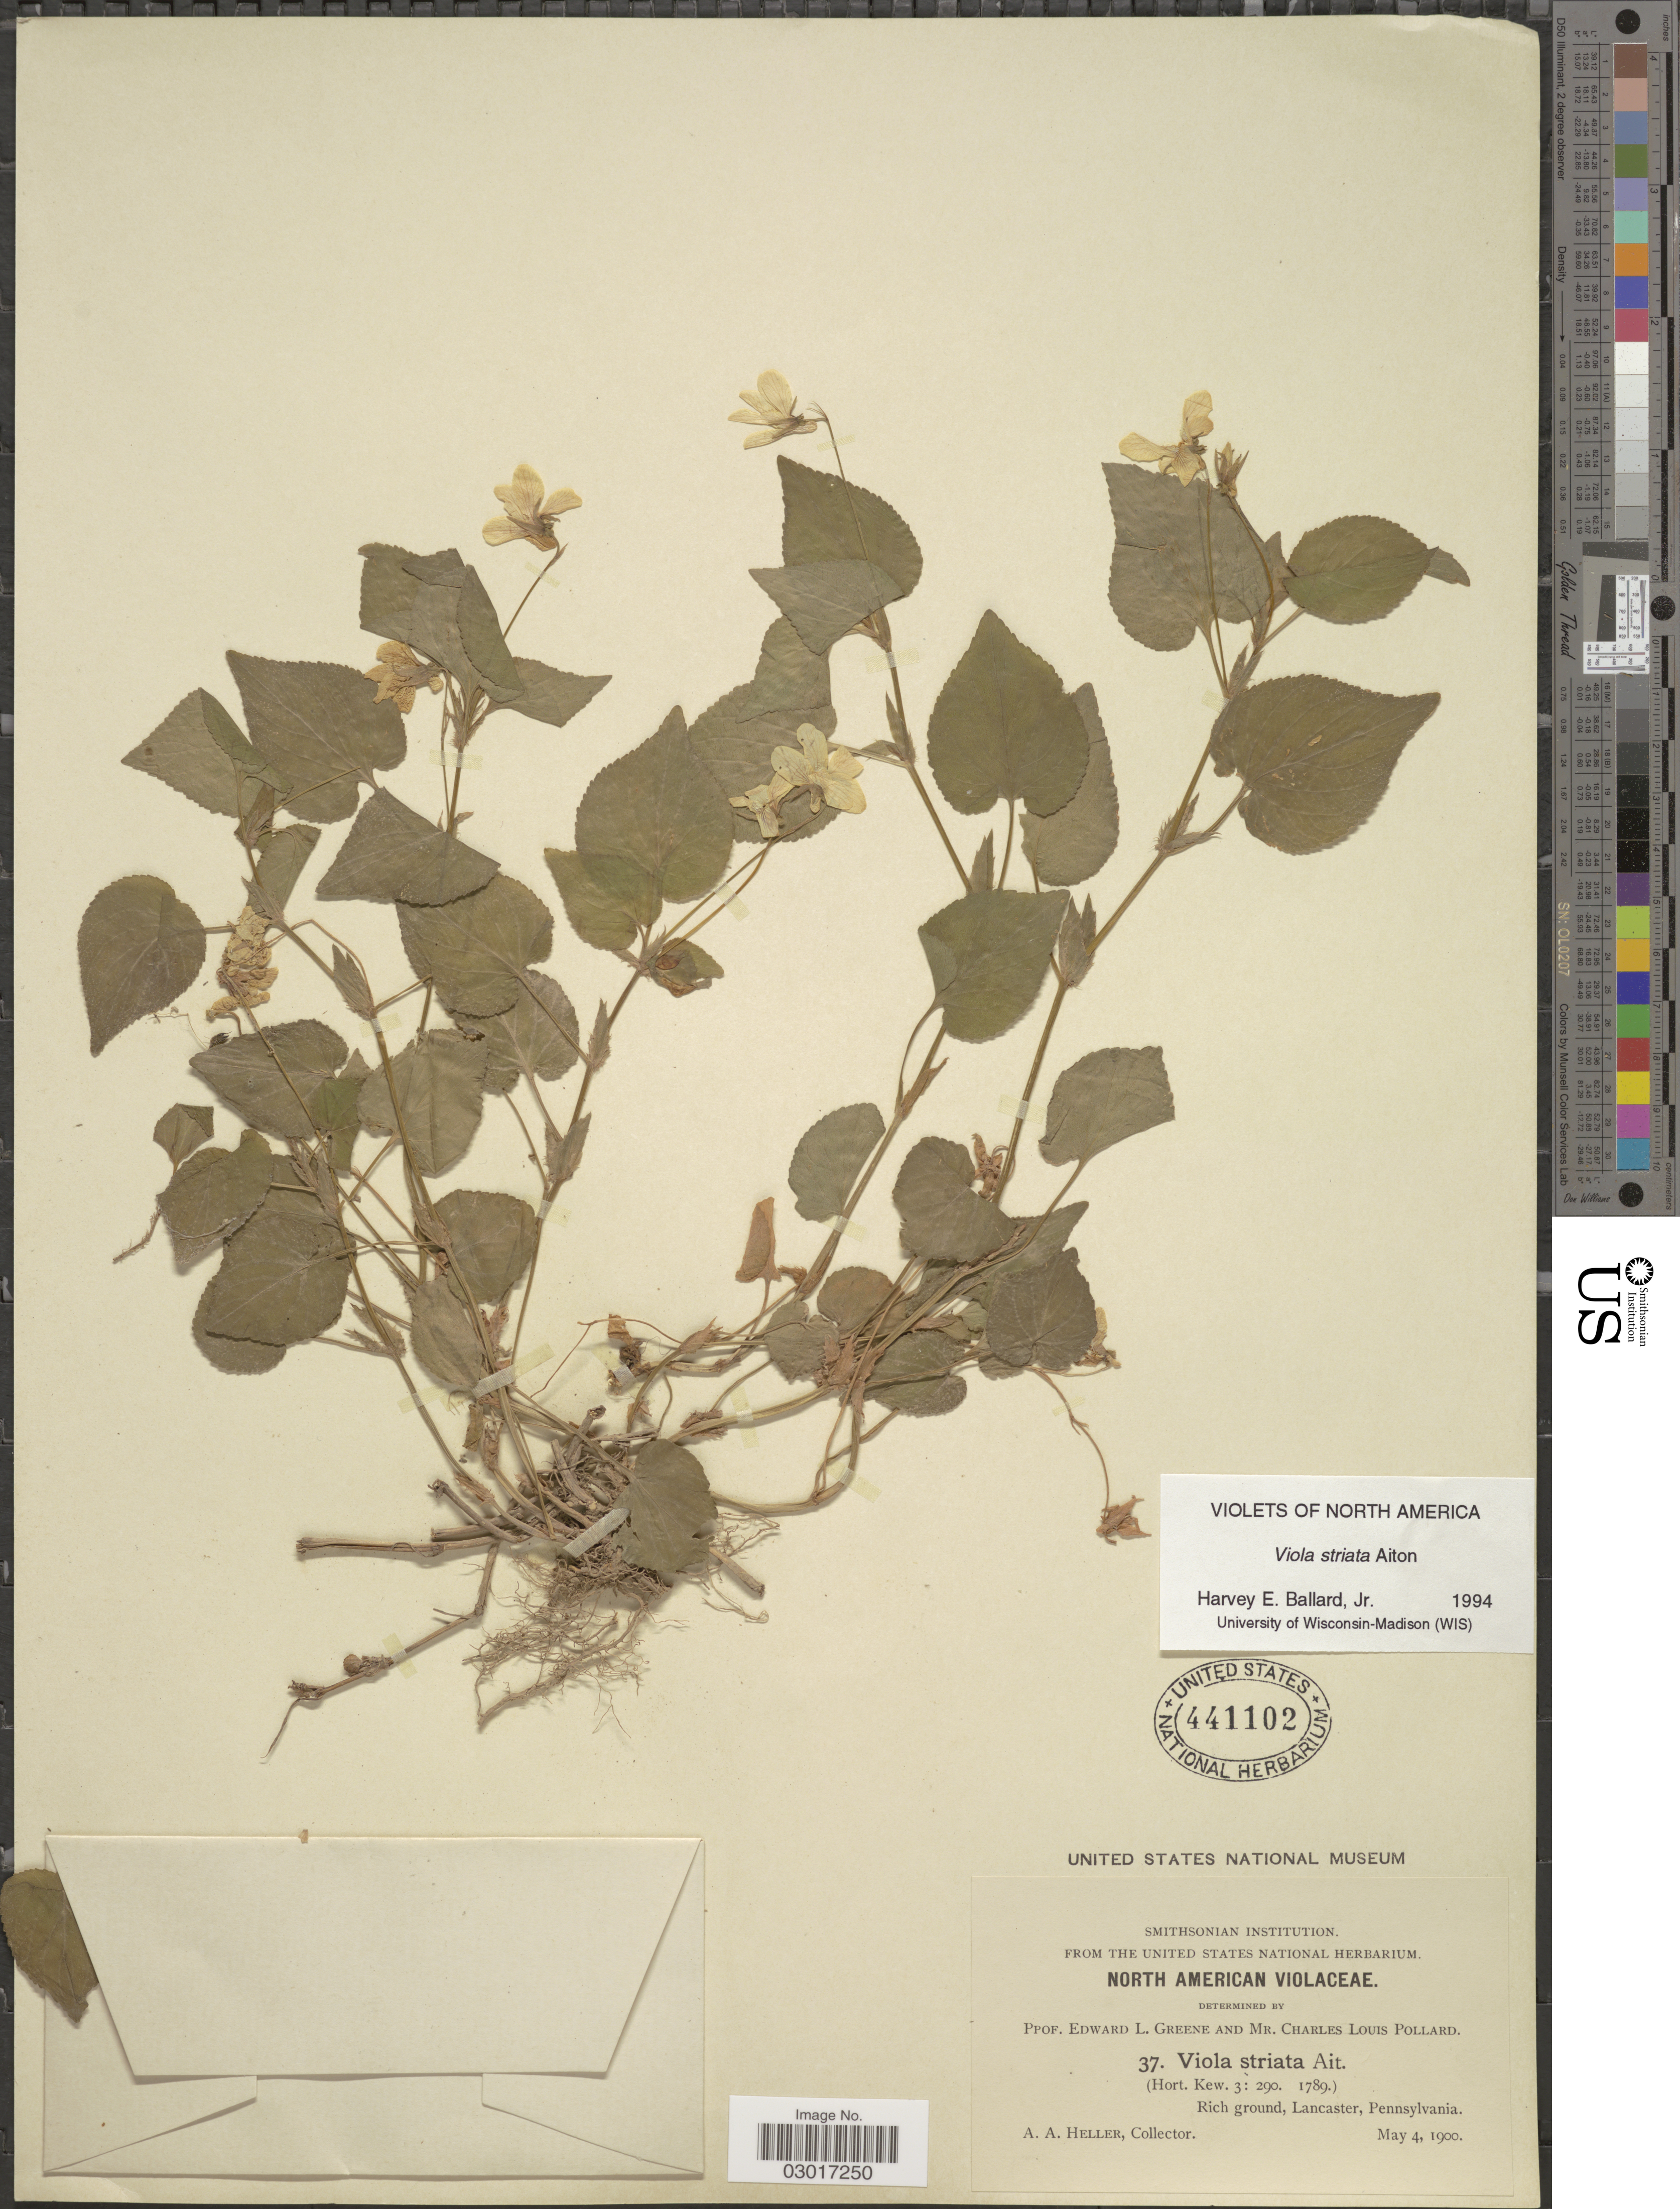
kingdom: Plantae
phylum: Tracheophyta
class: Magnoliopsida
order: Malpighiales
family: Violaceae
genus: Viola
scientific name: Viola striata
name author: Aiton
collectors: A. A. Heller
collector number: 37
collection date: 1900-05-04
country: United States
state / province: Pennsylvania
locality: Rich ground, Lancaster.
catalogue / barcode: US 441102